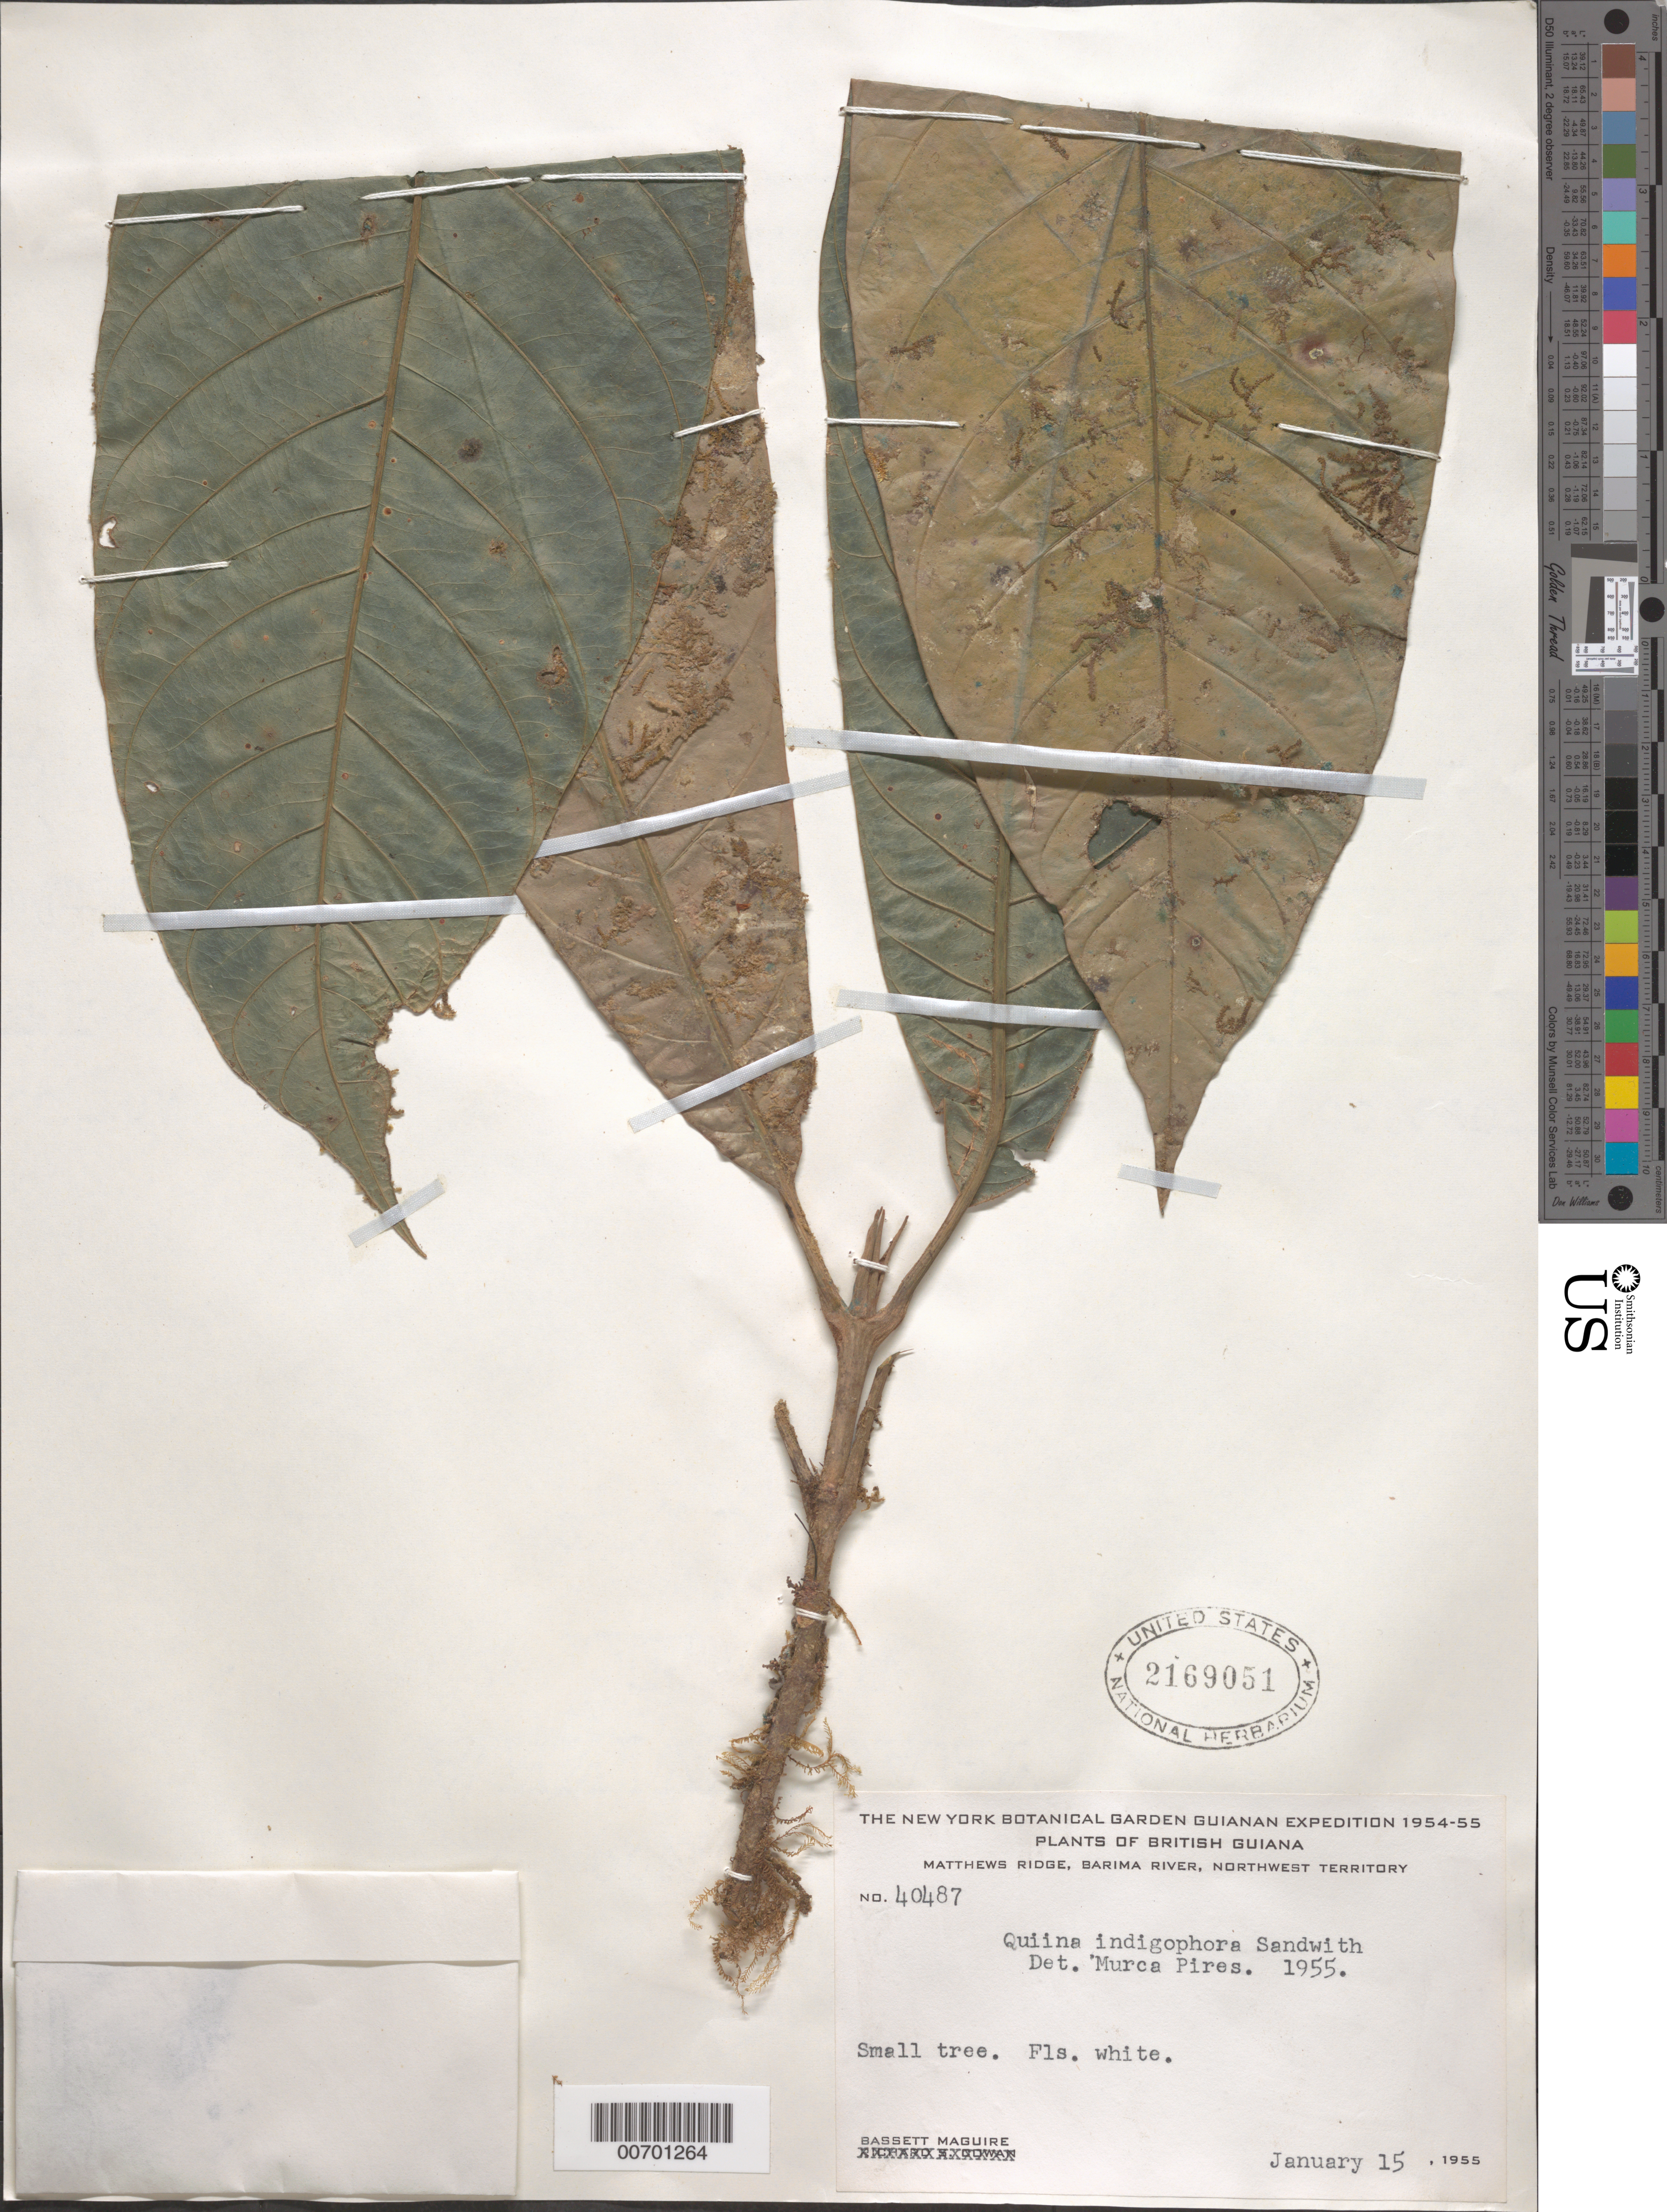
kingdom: Plantae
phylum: Tracheophyta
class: Magnoliopsida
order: Malpighiales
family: Quiinaceae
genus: Quiina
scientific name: Quiina indigofera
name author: Sandwith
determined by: Pires, J. Murça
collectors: B. Maguire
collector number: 40487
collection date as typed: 15-Jan-55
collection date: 1955-01-15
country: Guyana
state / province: Barima-Waini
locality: Barima R., Matthews Ridge, Ridge Line at Line EX-2A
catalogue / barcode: US 2169051